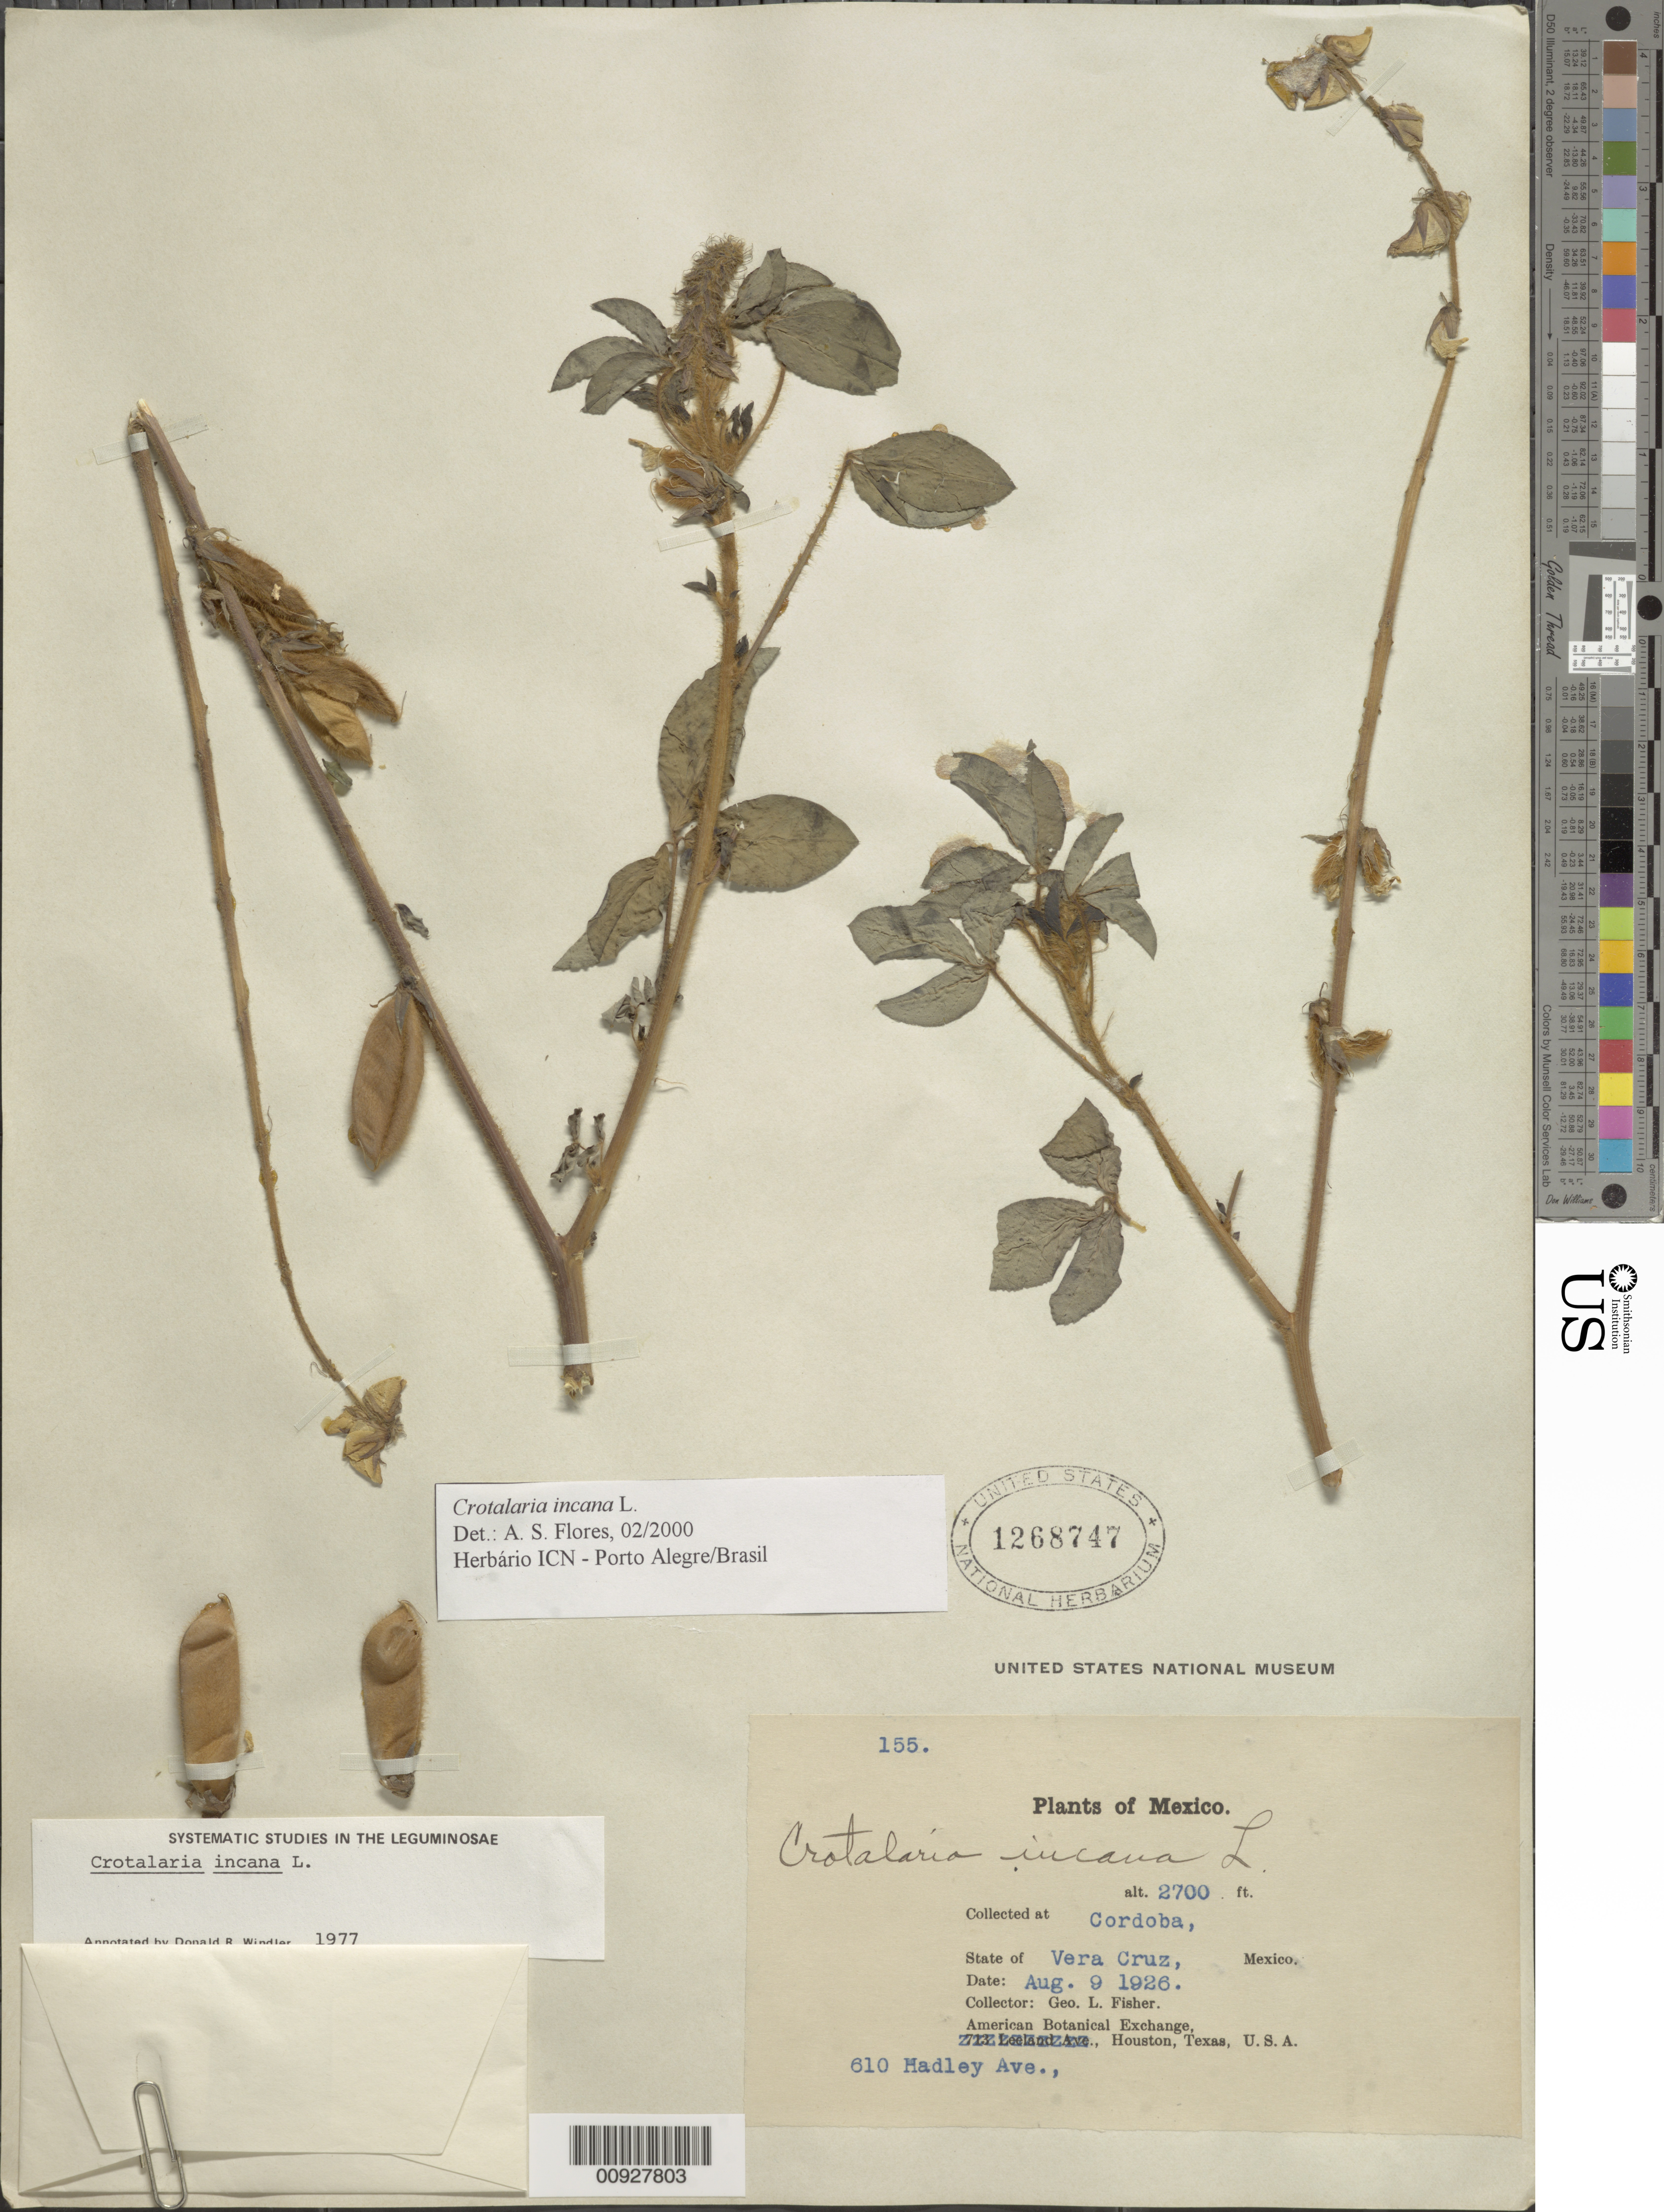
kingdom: Plantae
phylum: Tracheophyta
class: Magnoliopsida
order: Fabales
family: Fabaceae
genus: Crotalaria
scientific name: Crotalaria incana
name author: L.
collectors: G. L. Fisher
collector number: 155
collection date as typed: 09 Aug 1926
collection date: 1926-08-09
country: Mexico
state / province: Veracruz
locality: Cordoba, State of Veracruz.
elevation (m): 823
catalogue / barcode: US 1268747